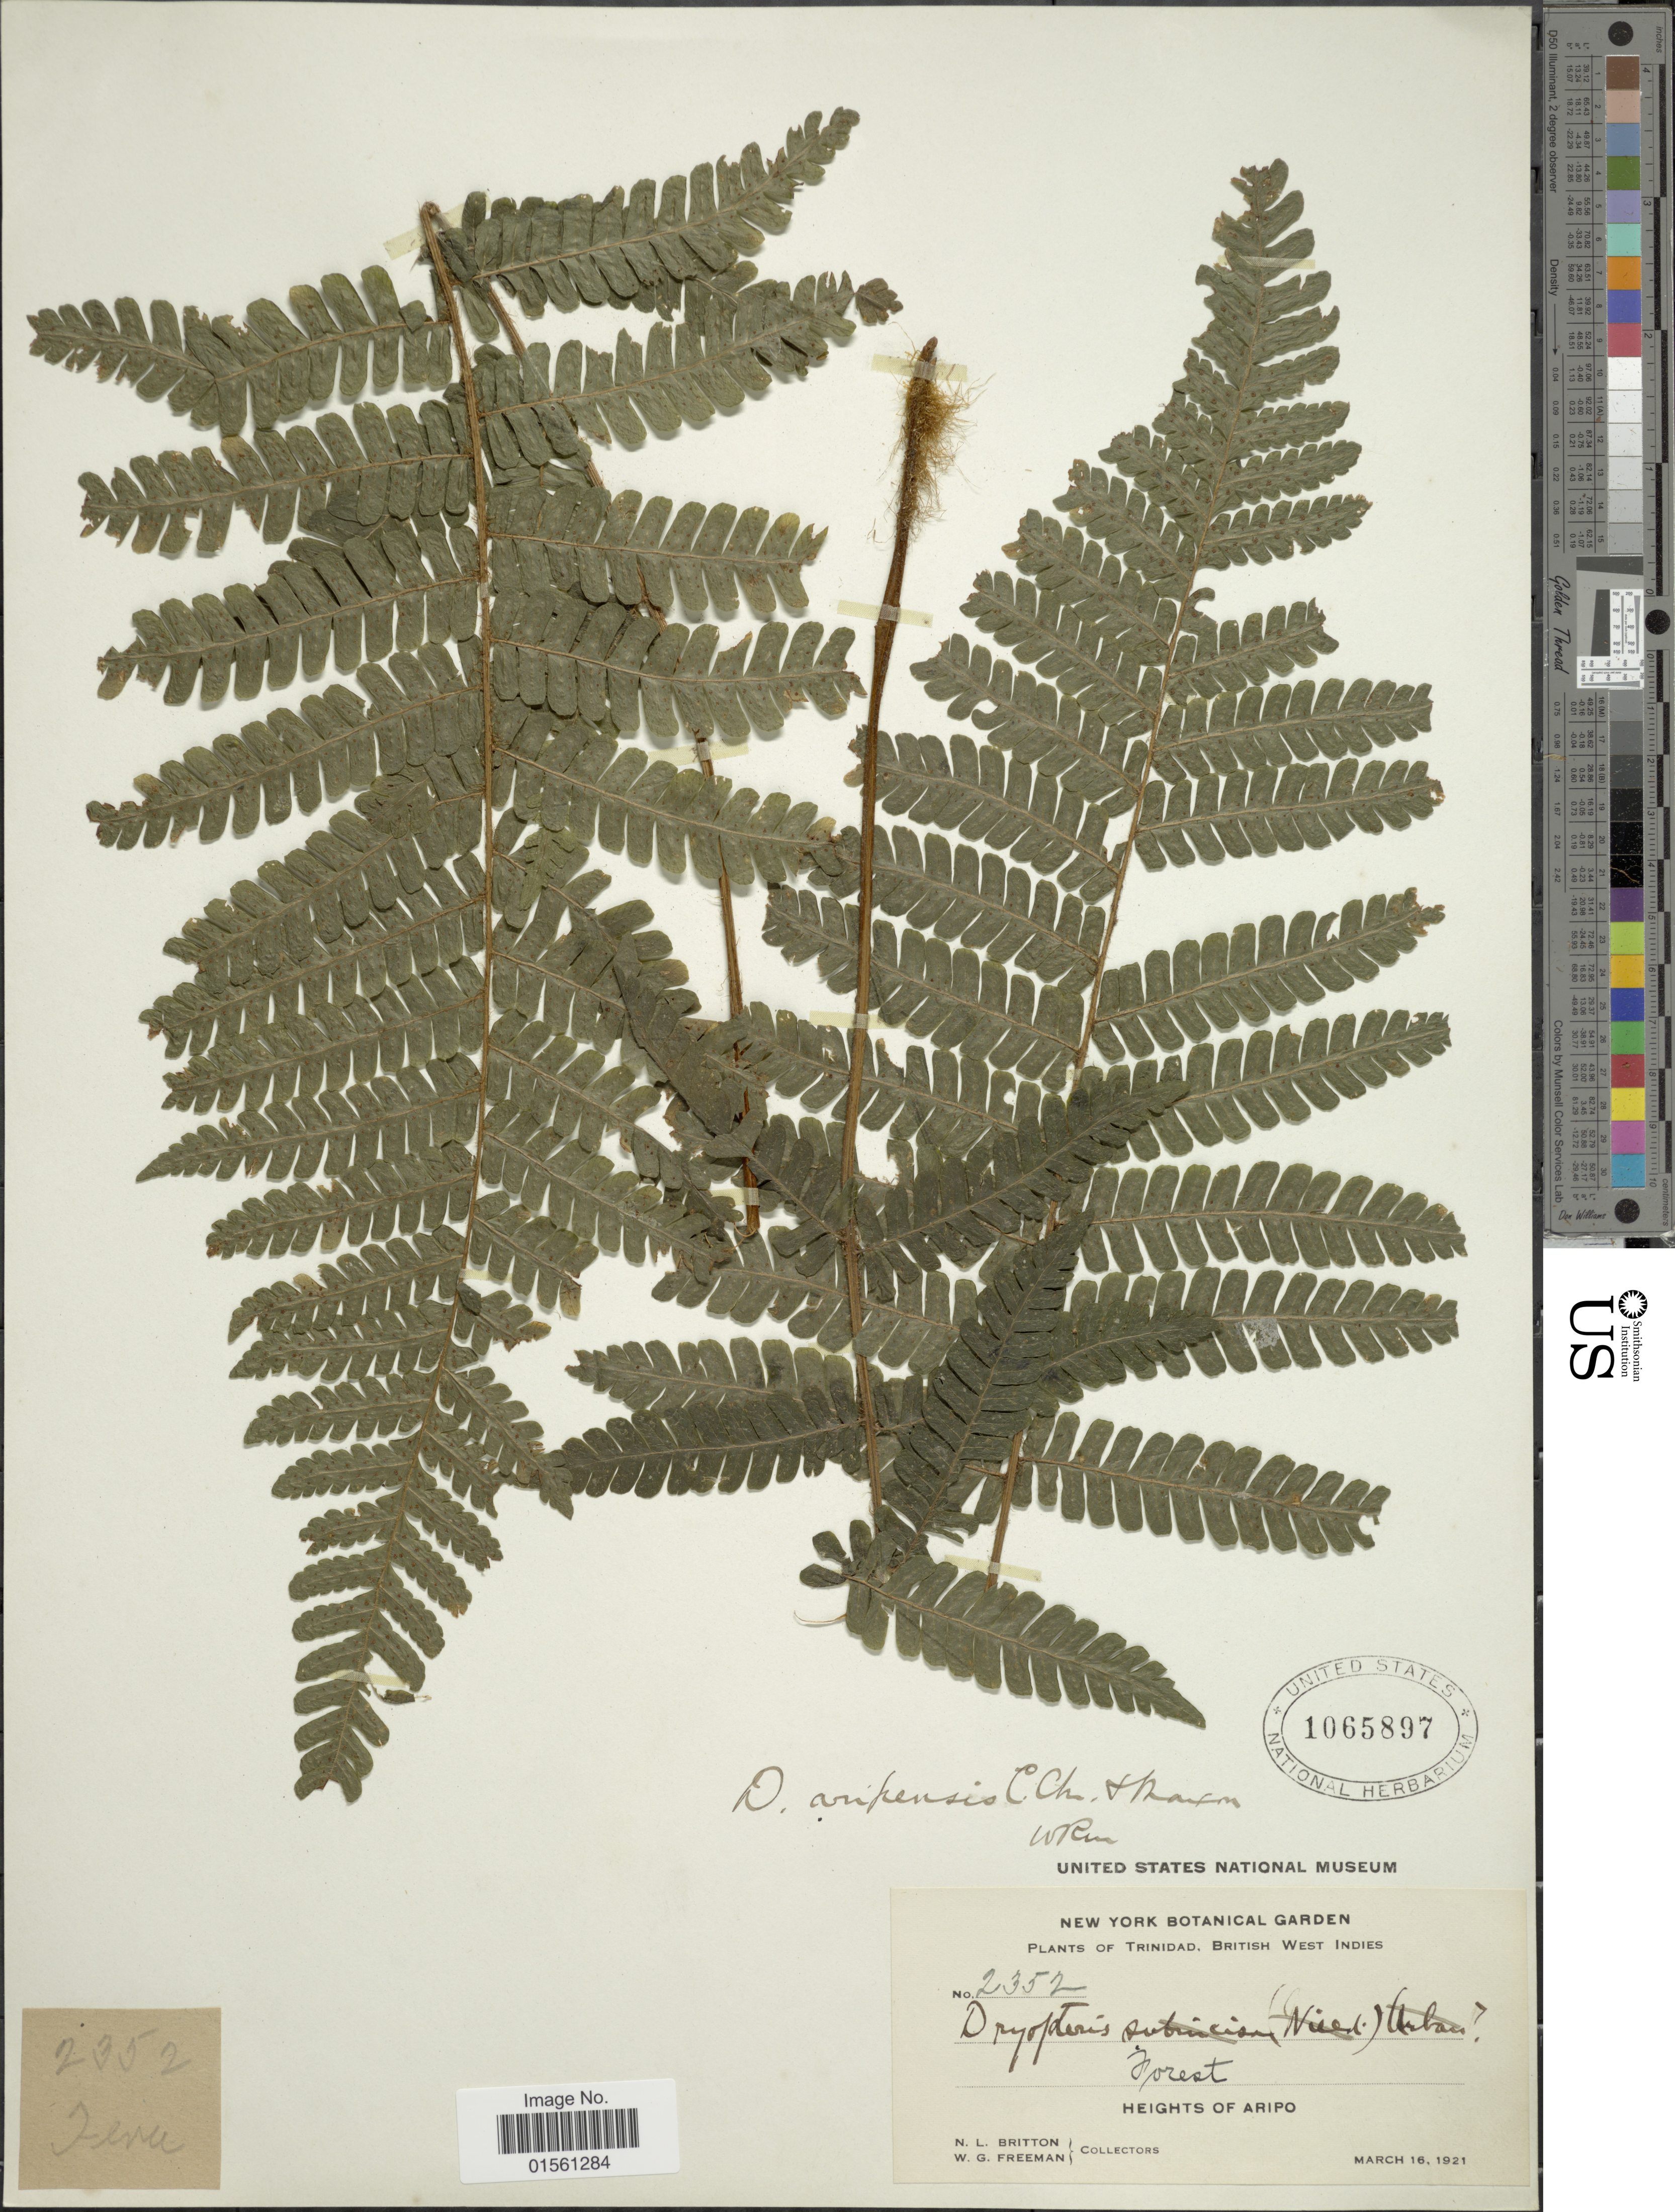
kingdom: Plantae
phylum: Tracheophyta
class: Polypodiopsida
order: Polypodiales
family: Dryopteridaceae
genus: Megalastrum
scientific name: Megalastrum aripense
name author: (C. Chr. & Maxon) A.R. Sm. & R.C. Moran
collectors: N. Britton & W. Freeman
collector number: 2352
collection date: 1921-03-16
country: Trinidad and Tobago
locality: Trinidad, British West Indies, Heights of Aripo.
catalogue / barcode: US 1065897